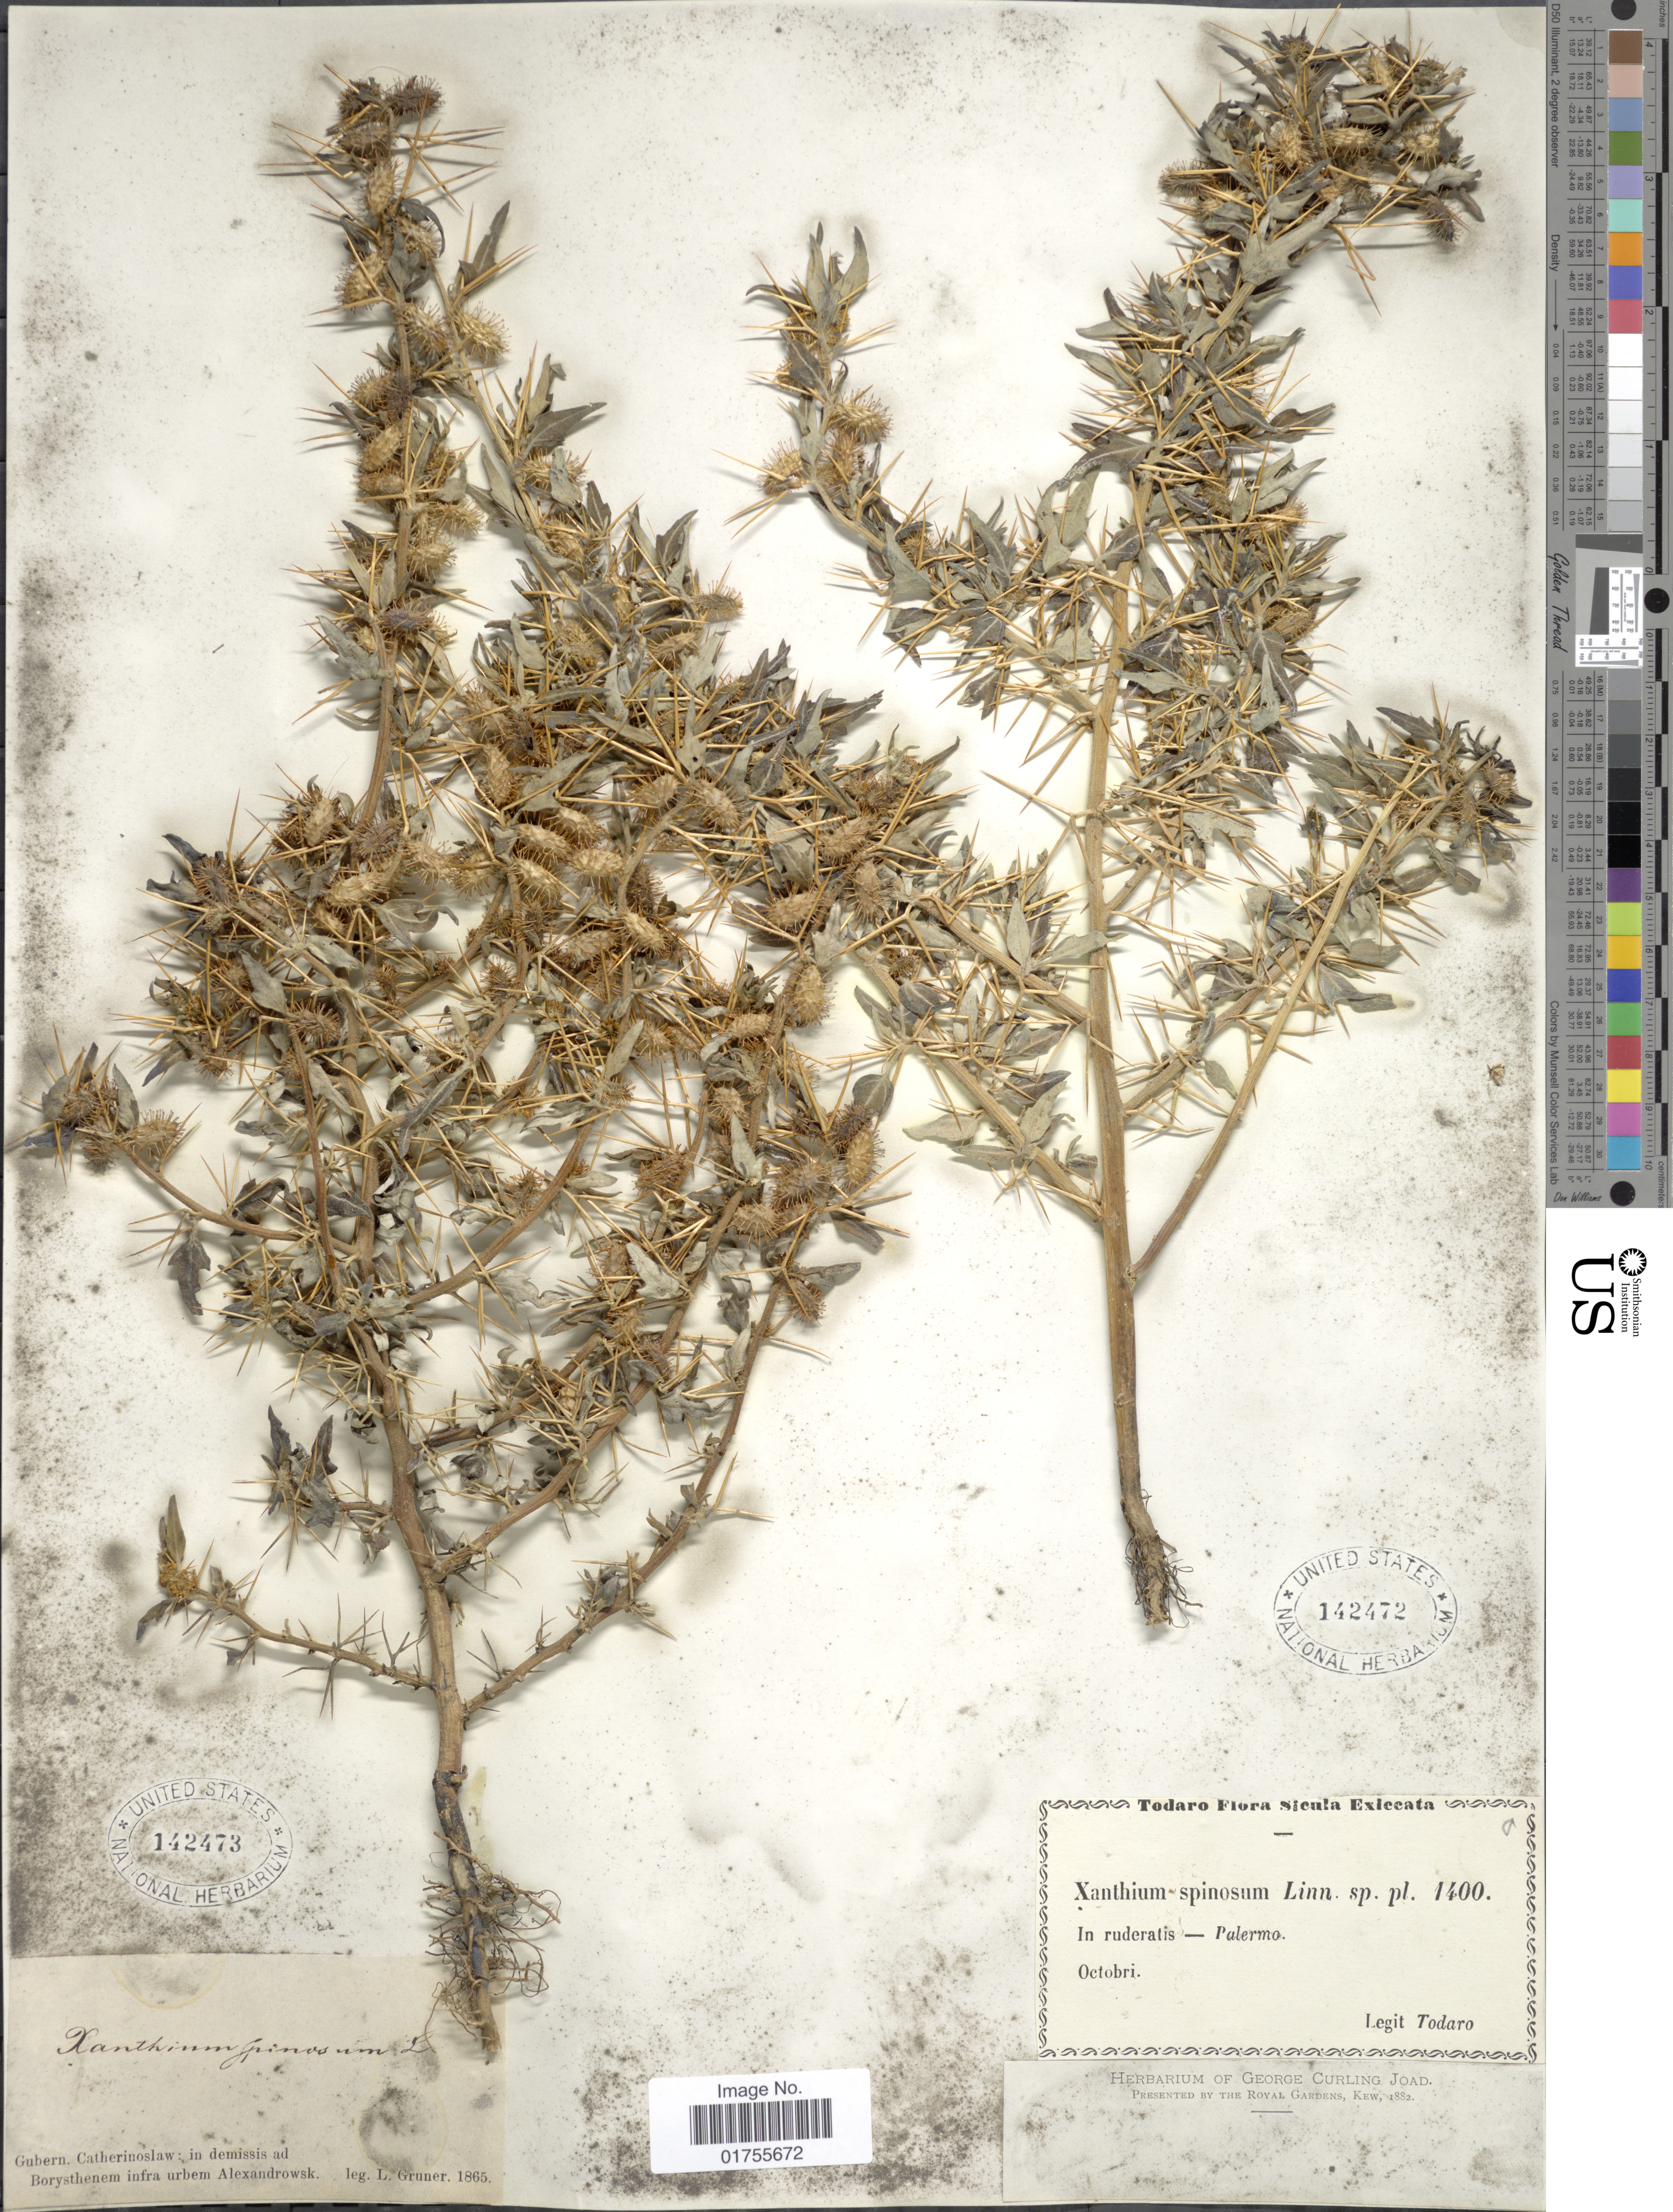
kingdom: Plantae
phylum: Tracheophyta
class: Magnoliopsida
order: Asterales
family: Asteraceae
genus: Xanthium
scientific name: Xanthium spinosum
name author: L.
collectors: Todaro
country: Italy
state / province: Siciliana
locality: Inruderatis - Palermo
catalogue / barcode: US 142472-2